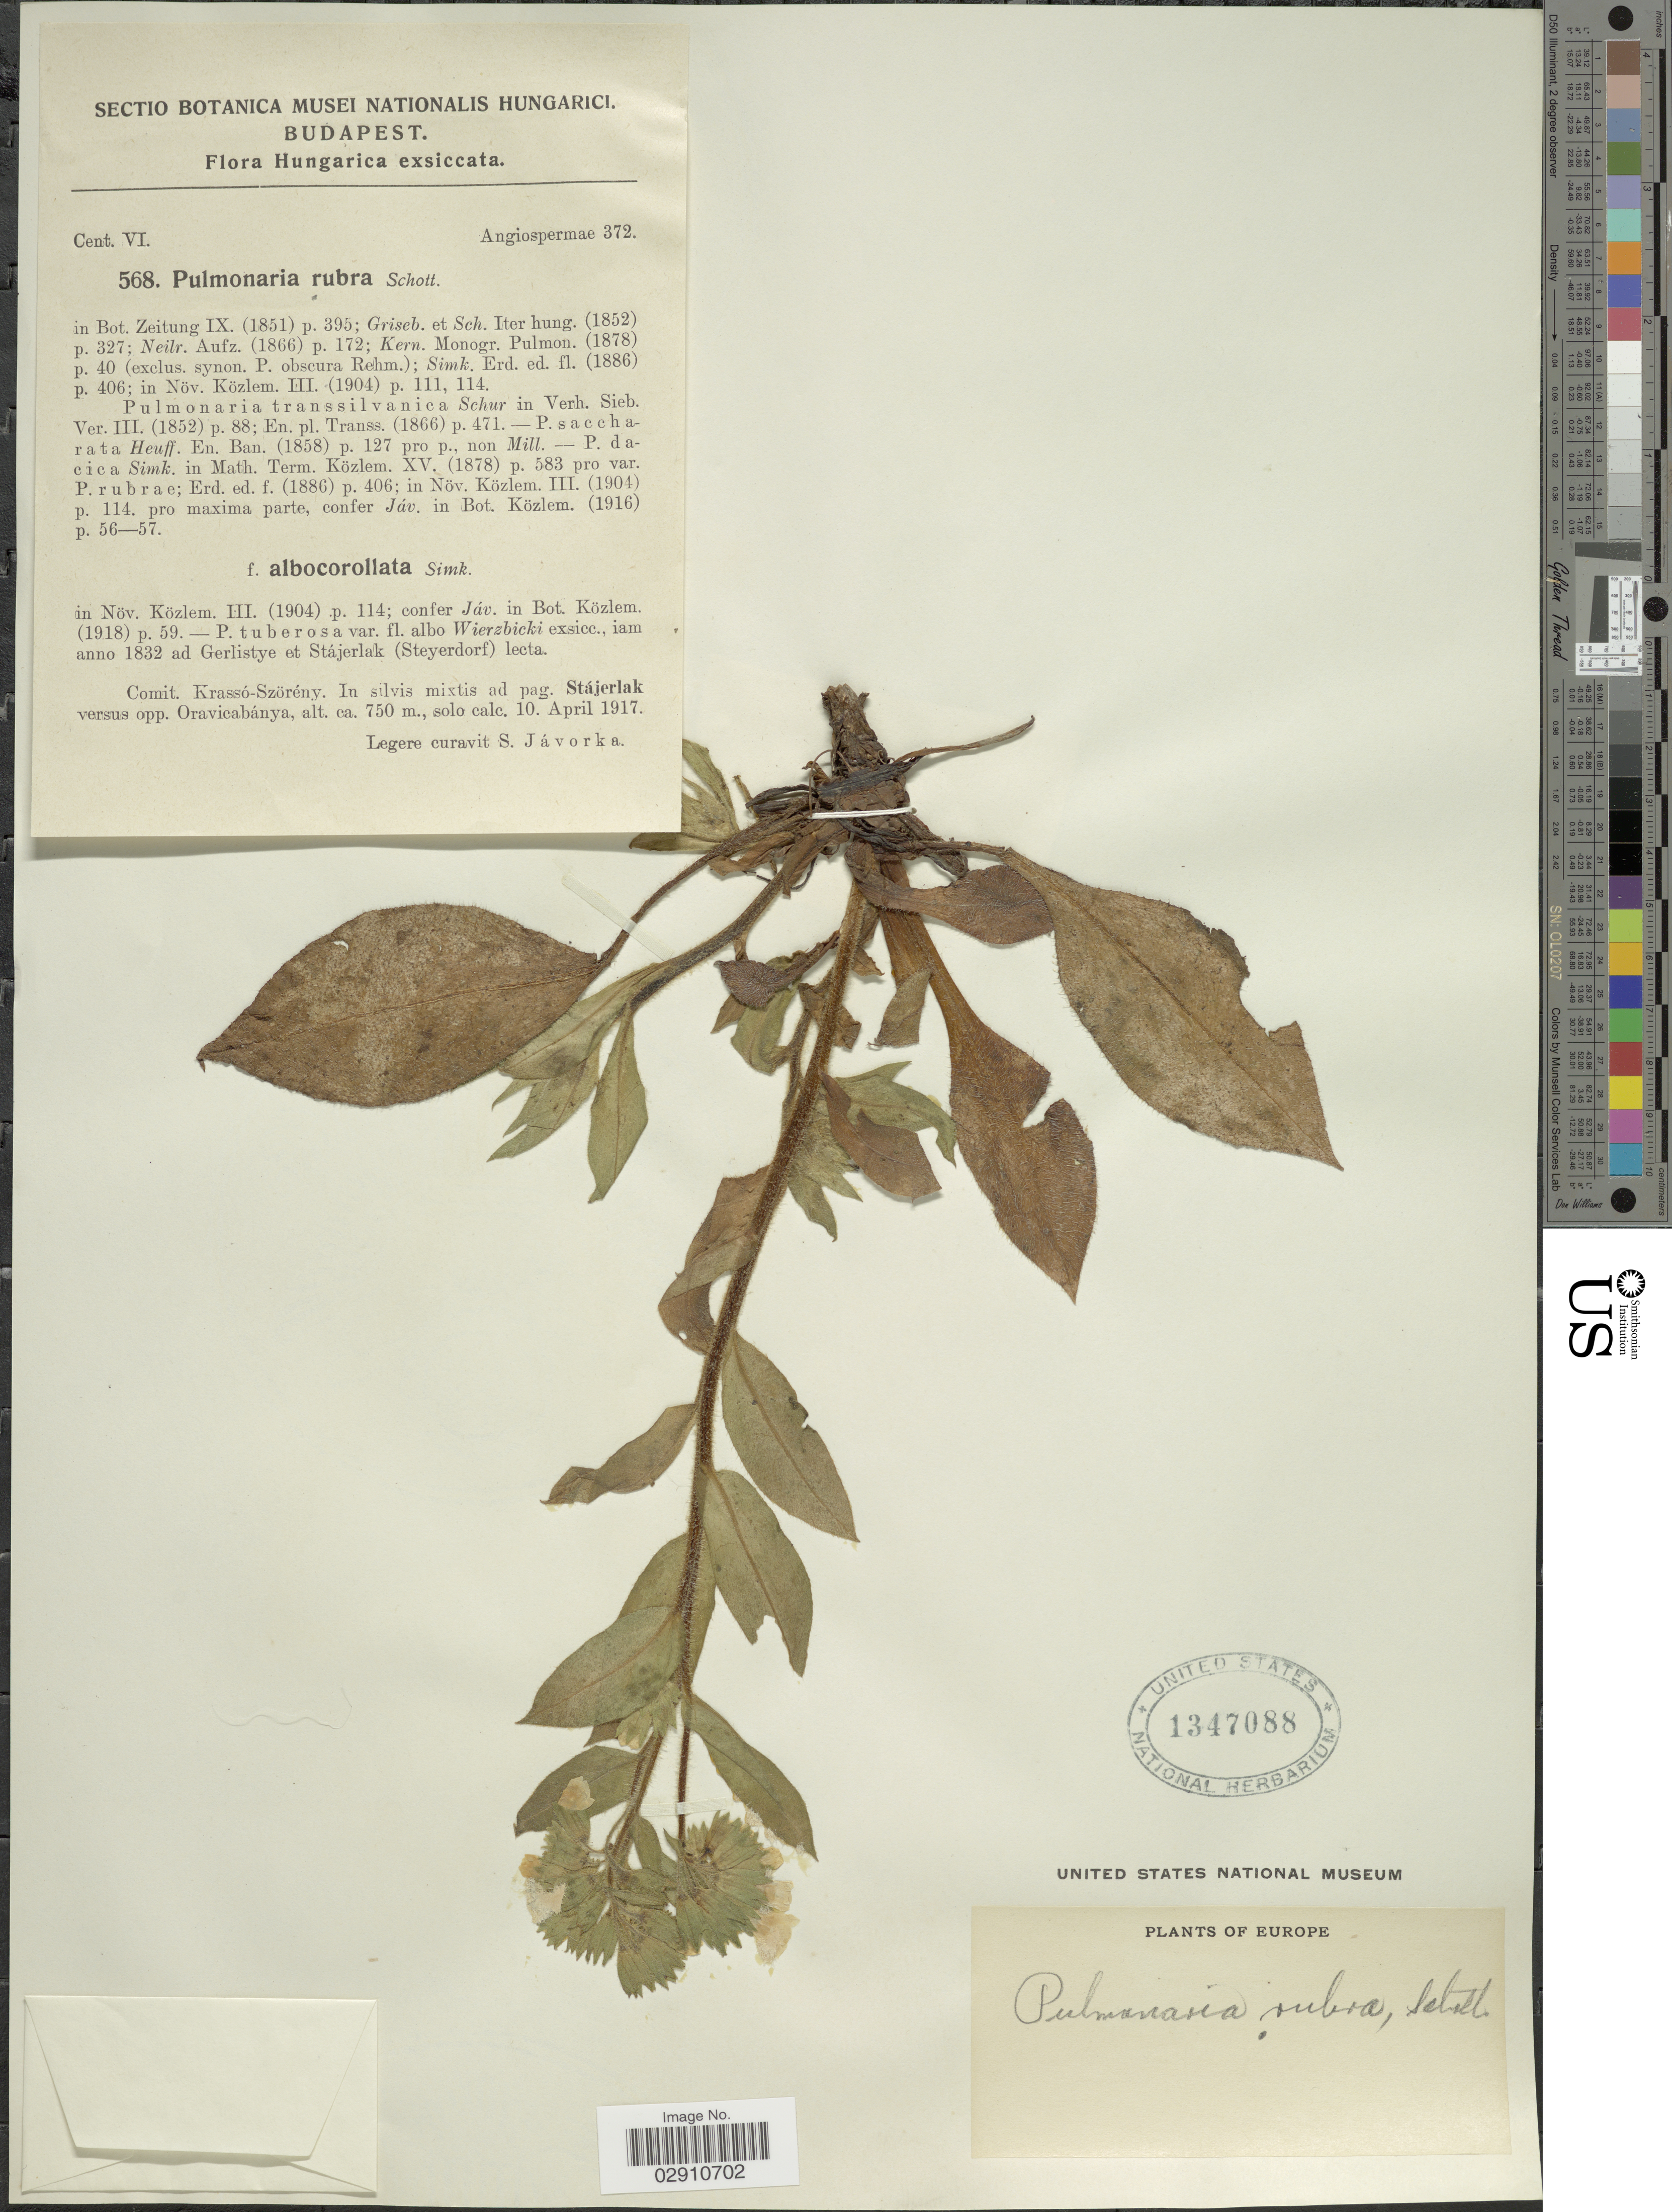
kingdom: Plantae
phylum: Tracheophyta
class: Magnoliopsida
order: Boraginales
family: Boraginaceae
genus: Pulmonaria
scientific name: Pulmonaria rubra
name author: Schott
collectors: S. Javorka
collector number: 568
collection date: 1917-04-10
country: Hungary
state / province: Budapest, Capital District of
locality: Comit. Krassó-Szörény. In silvis mixtis ad pag. Stájerlak versus opp. Oravicabánya.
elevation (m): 750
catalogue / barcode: US 1347088